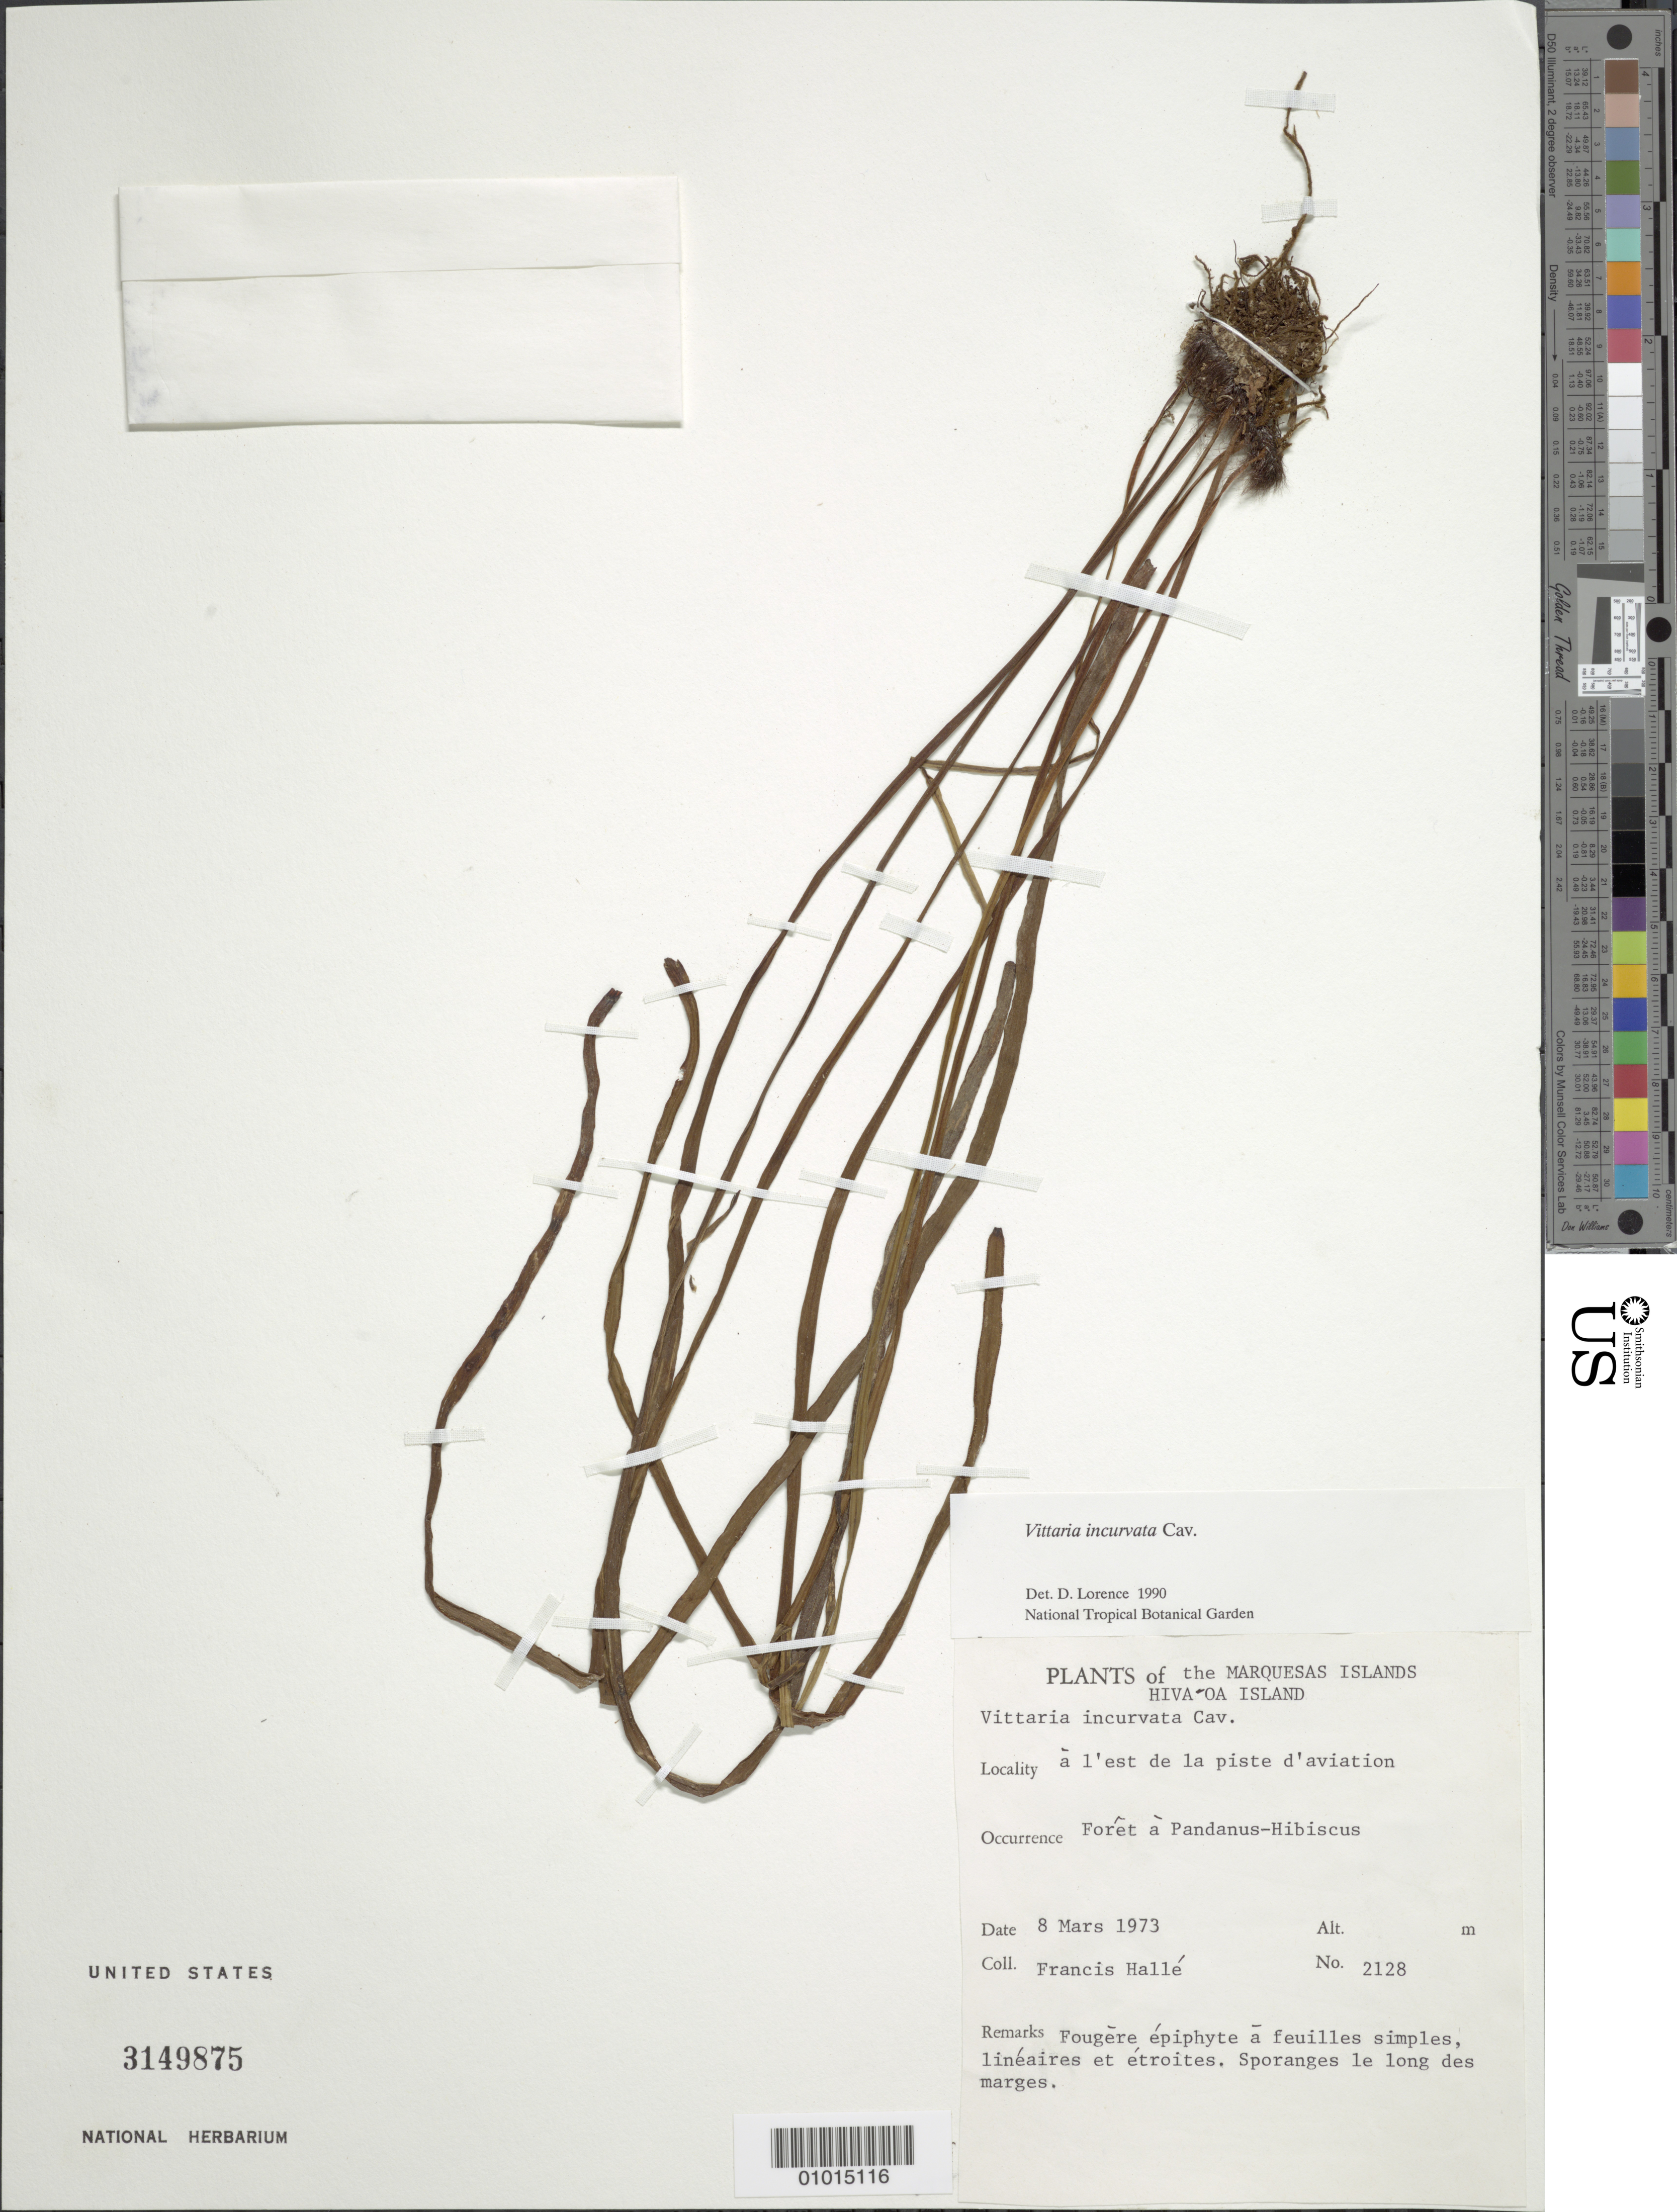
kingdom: Plantae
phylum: Tracheophyta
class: Polypodiopsida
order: Polypodiales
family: Pteridaceae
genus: Haplopteris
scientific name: Haplopteris elongata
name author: (Sw.) Crane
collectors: F. Hallé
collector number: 2128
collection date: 1973-03-08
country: French Polynesia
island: Hiva Oa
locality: à l'est de la piste d'aviation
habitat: Forêt à Pandanus-Hibiscus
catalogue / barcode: US 3149875